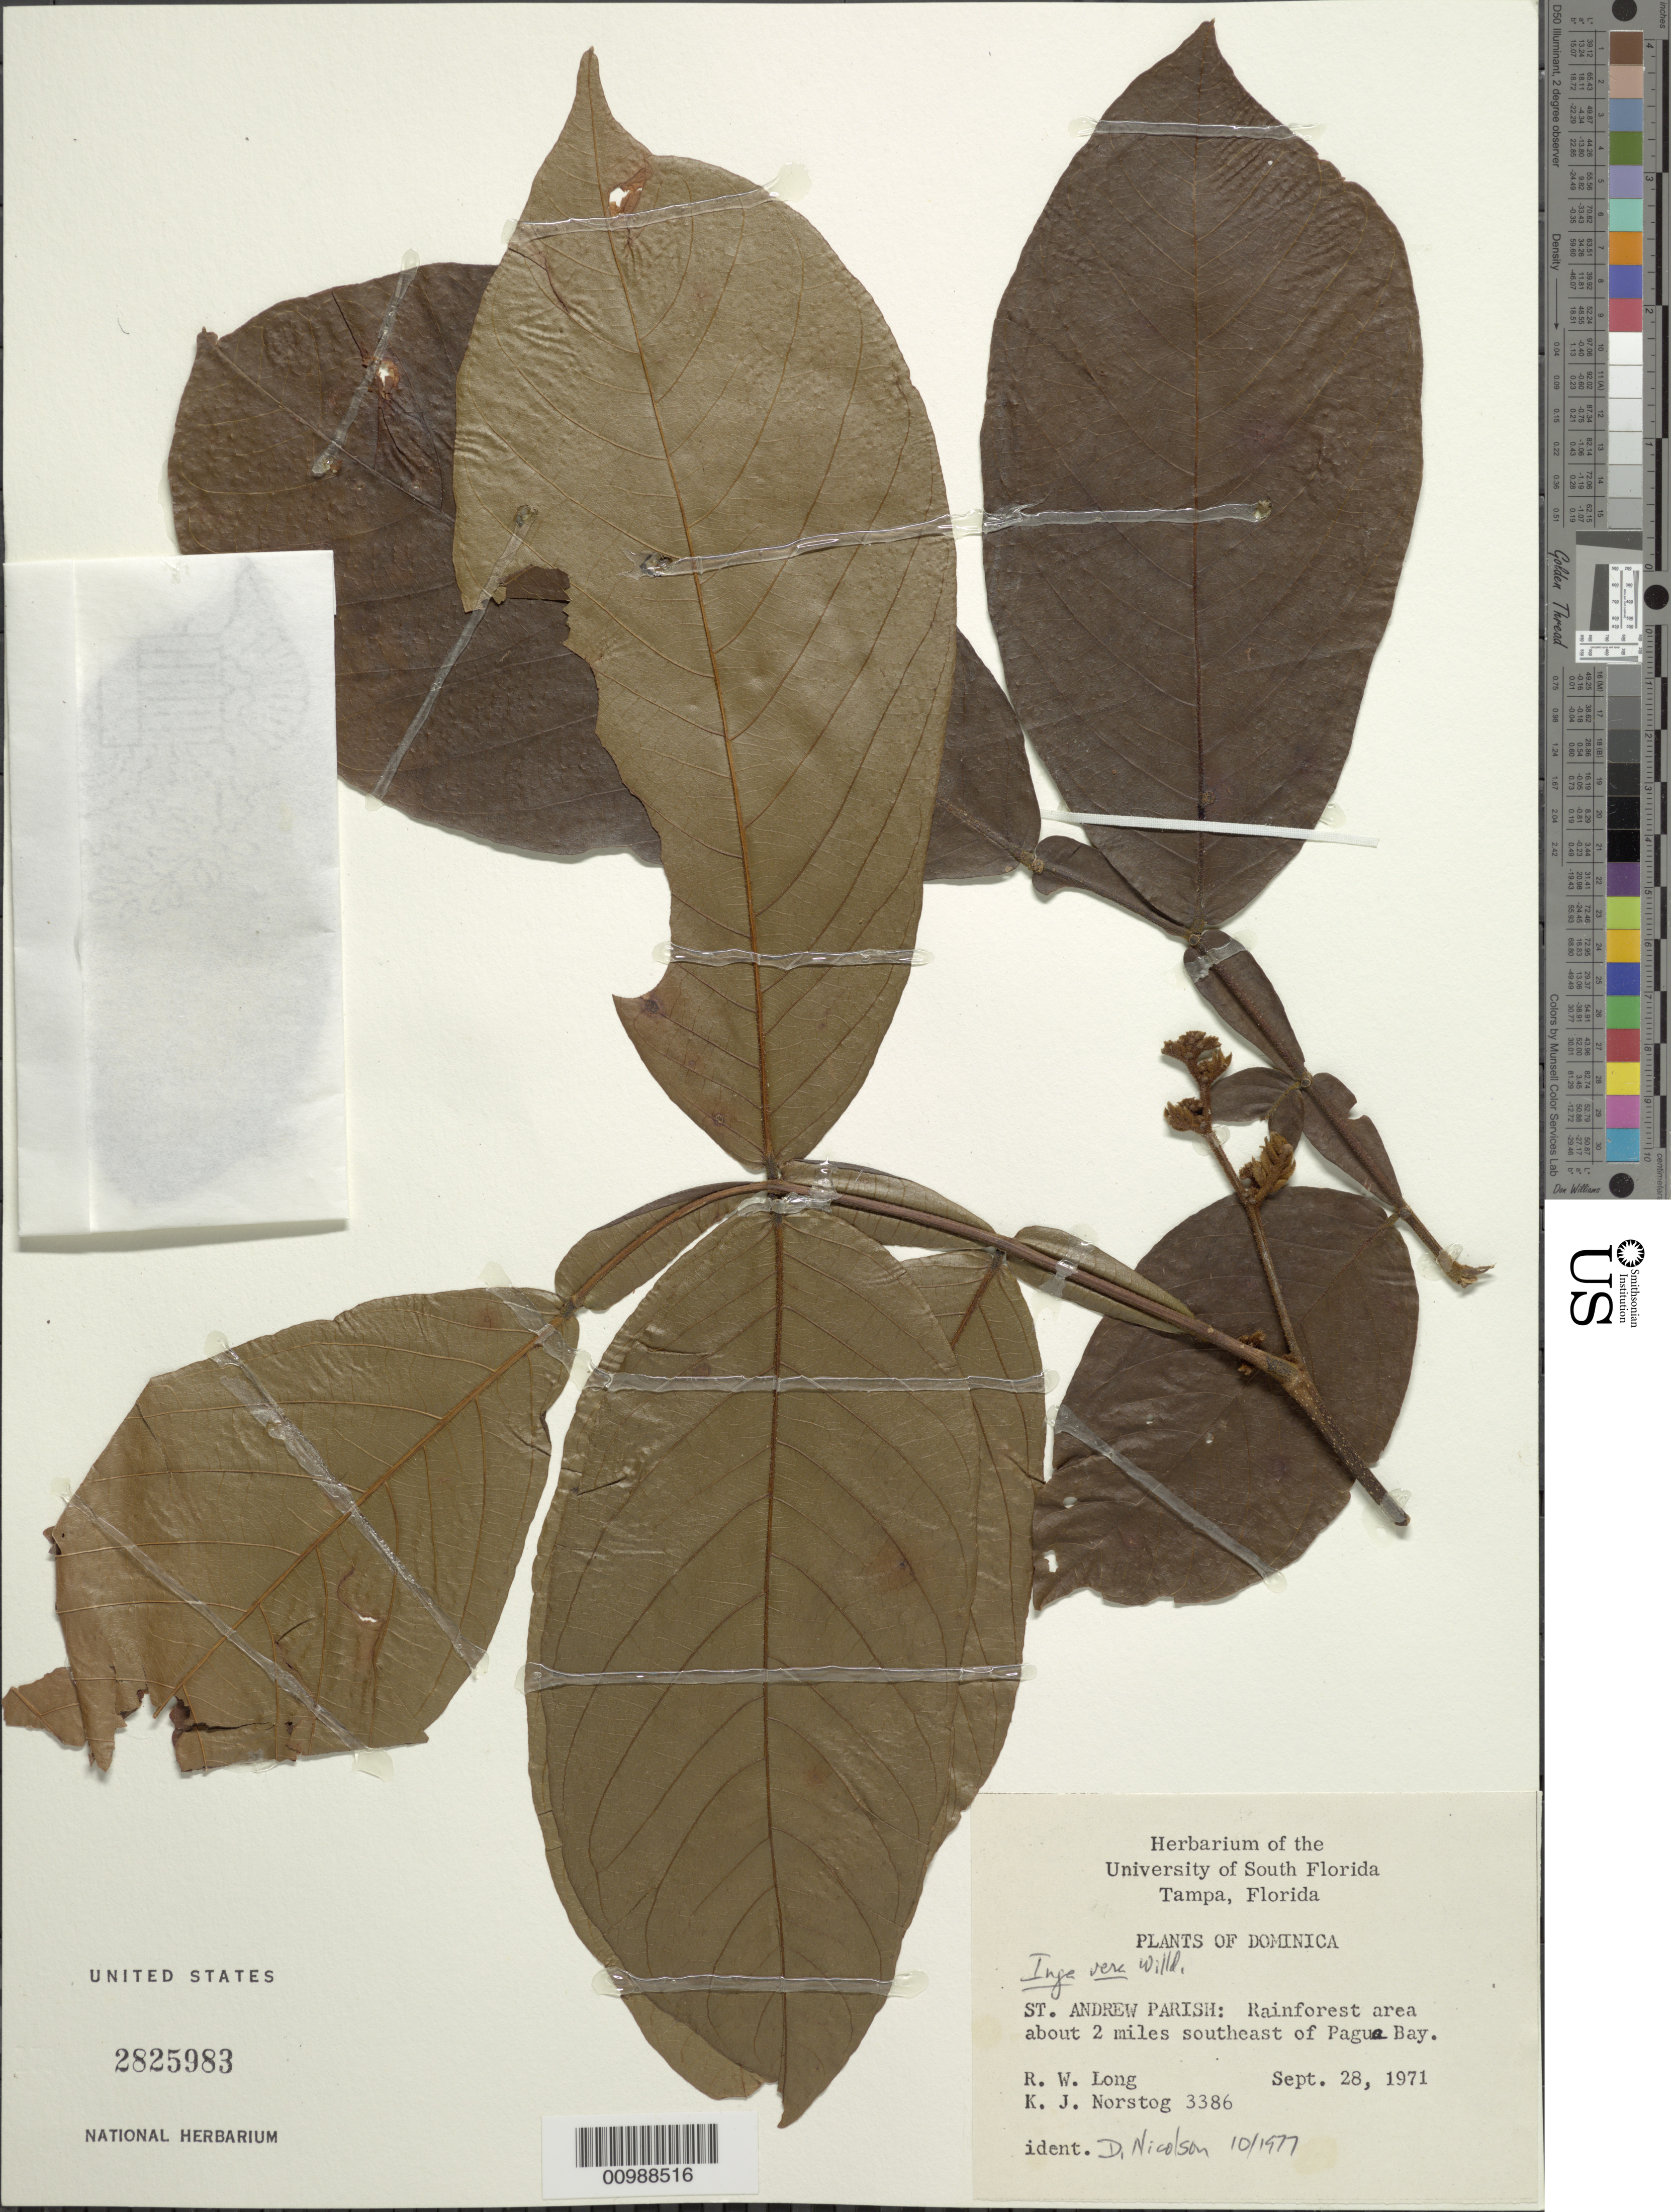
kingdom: Plantae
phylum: Tracheophyta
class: Magnoliopsida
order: Fabales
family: Fabaceae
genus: Inga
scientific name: Inga ingoides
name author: (Rich.) Willd.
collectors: R. W. Long & K. Norstog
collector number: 3386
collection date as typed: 28 Sep 1971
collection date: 1971-09-28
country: Dominica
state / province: St. Andrew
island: Dominica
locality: Rainforest area about 2 miles S.E. of Pagua Bay.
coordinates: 0 N, 0 E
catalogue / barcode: US 2825983